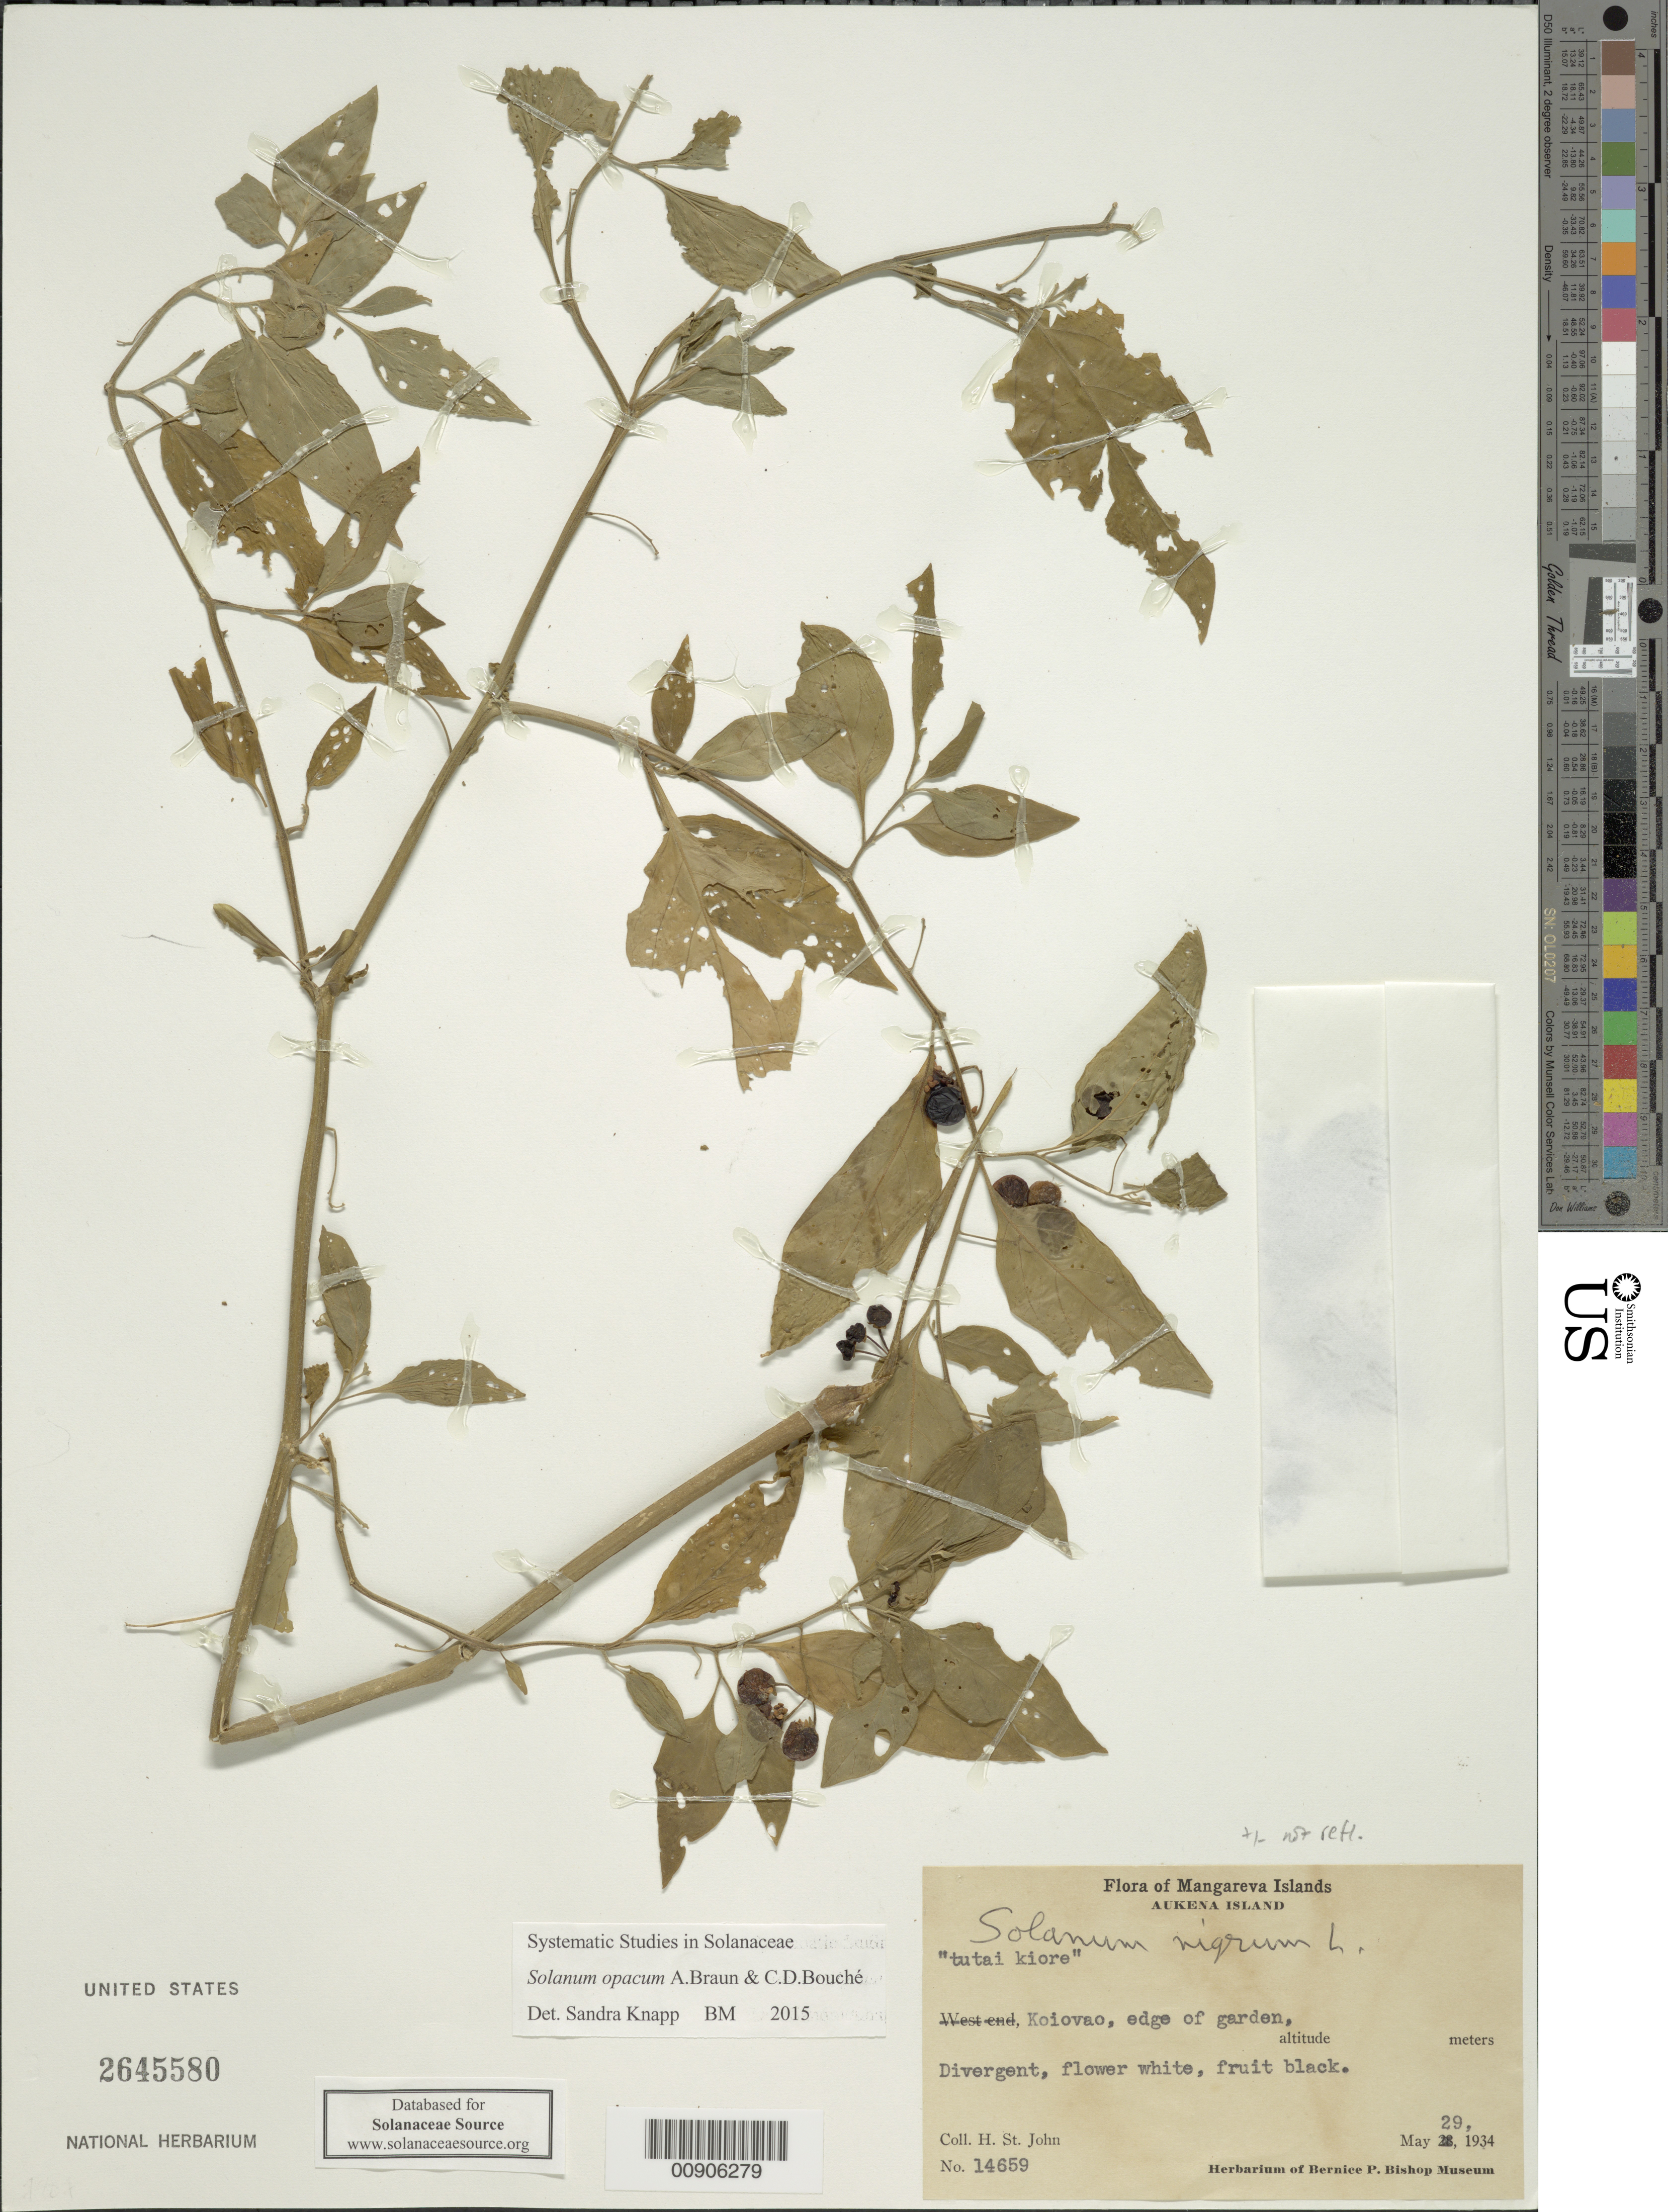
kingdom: Plantae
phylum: Tracheophyta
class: Magnoliopsida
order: Solanales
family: Solanaceae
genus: Solanum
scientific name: Solanum nigrum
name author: L.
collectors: H. St. John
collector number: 14659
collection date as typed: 29 May 1934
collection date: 1934-05-29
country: French Polynesia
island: Aukena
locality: Koiovao, edge of garden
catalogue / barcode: US 2645580